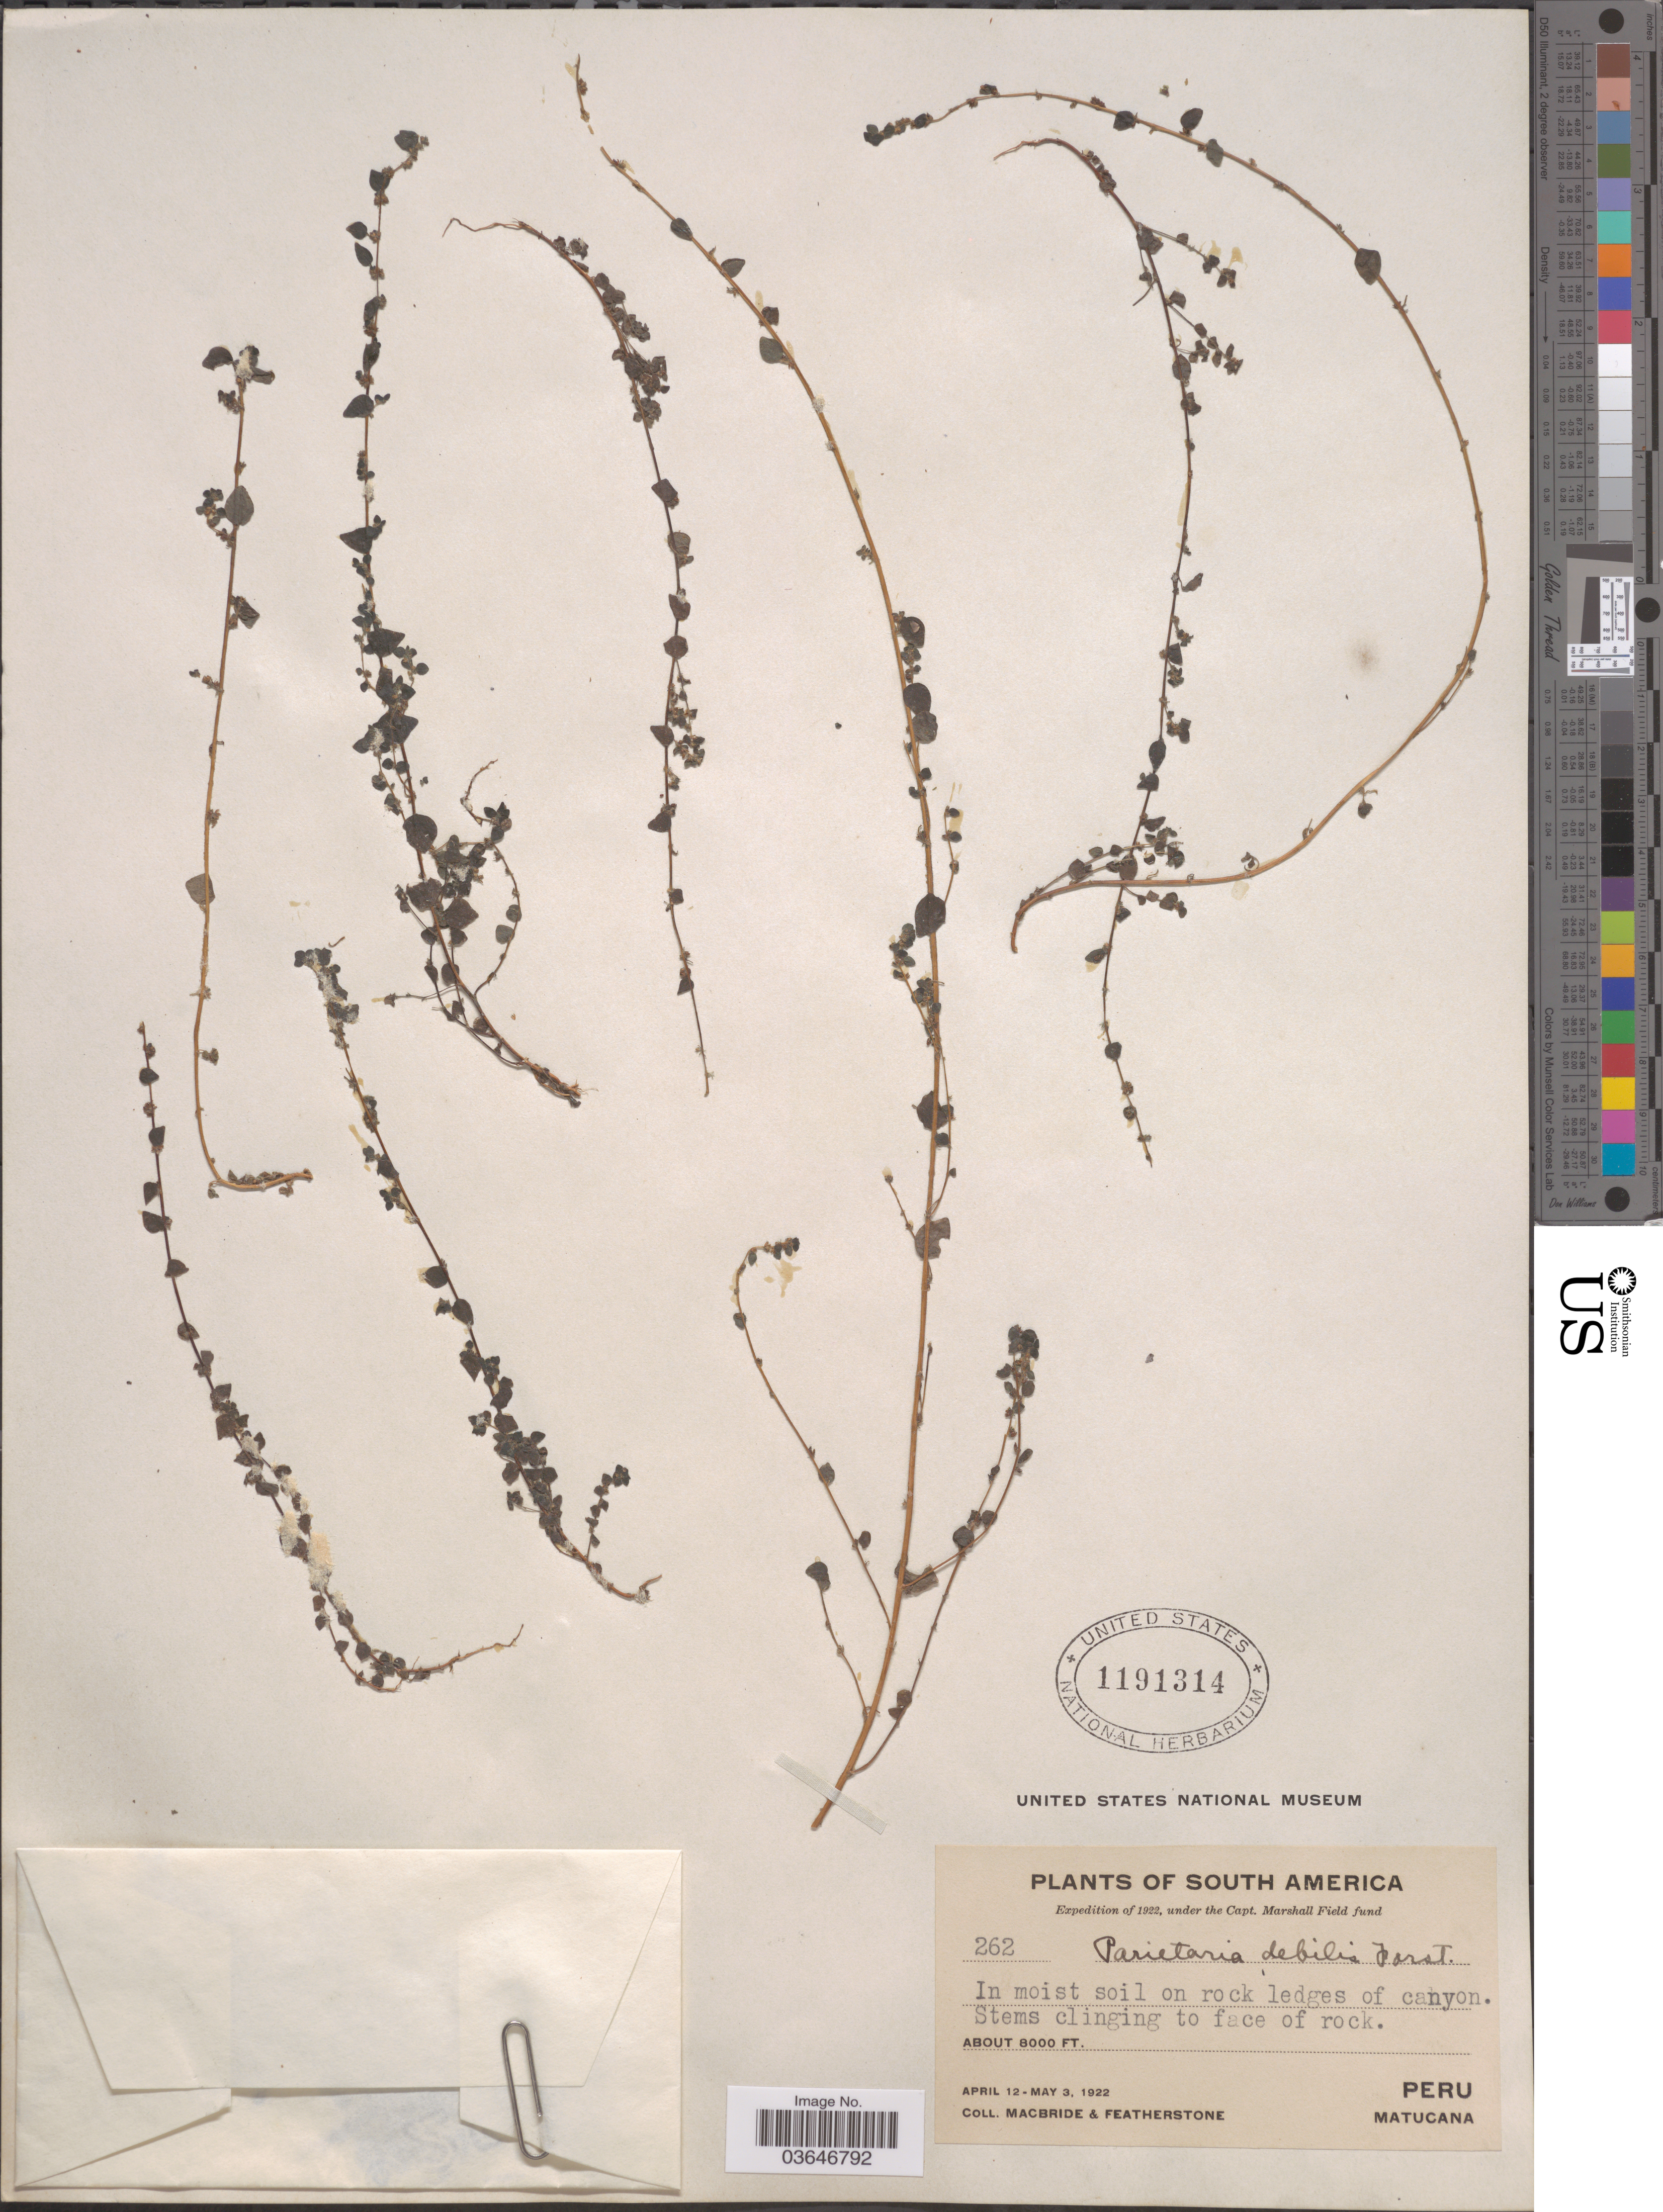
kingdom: Plantae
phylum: Tracheophyta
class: Magnoliopsida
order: Rosales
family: Urticaceae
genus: Parietaria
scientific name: Parietaria debilis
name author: G. Forst.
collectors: Macbride, -- & -. Featherstone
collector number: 262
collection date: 1922-04-12/1922-05-03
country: Peru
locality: Matucana.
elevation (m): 2438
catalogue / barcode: US 1191314